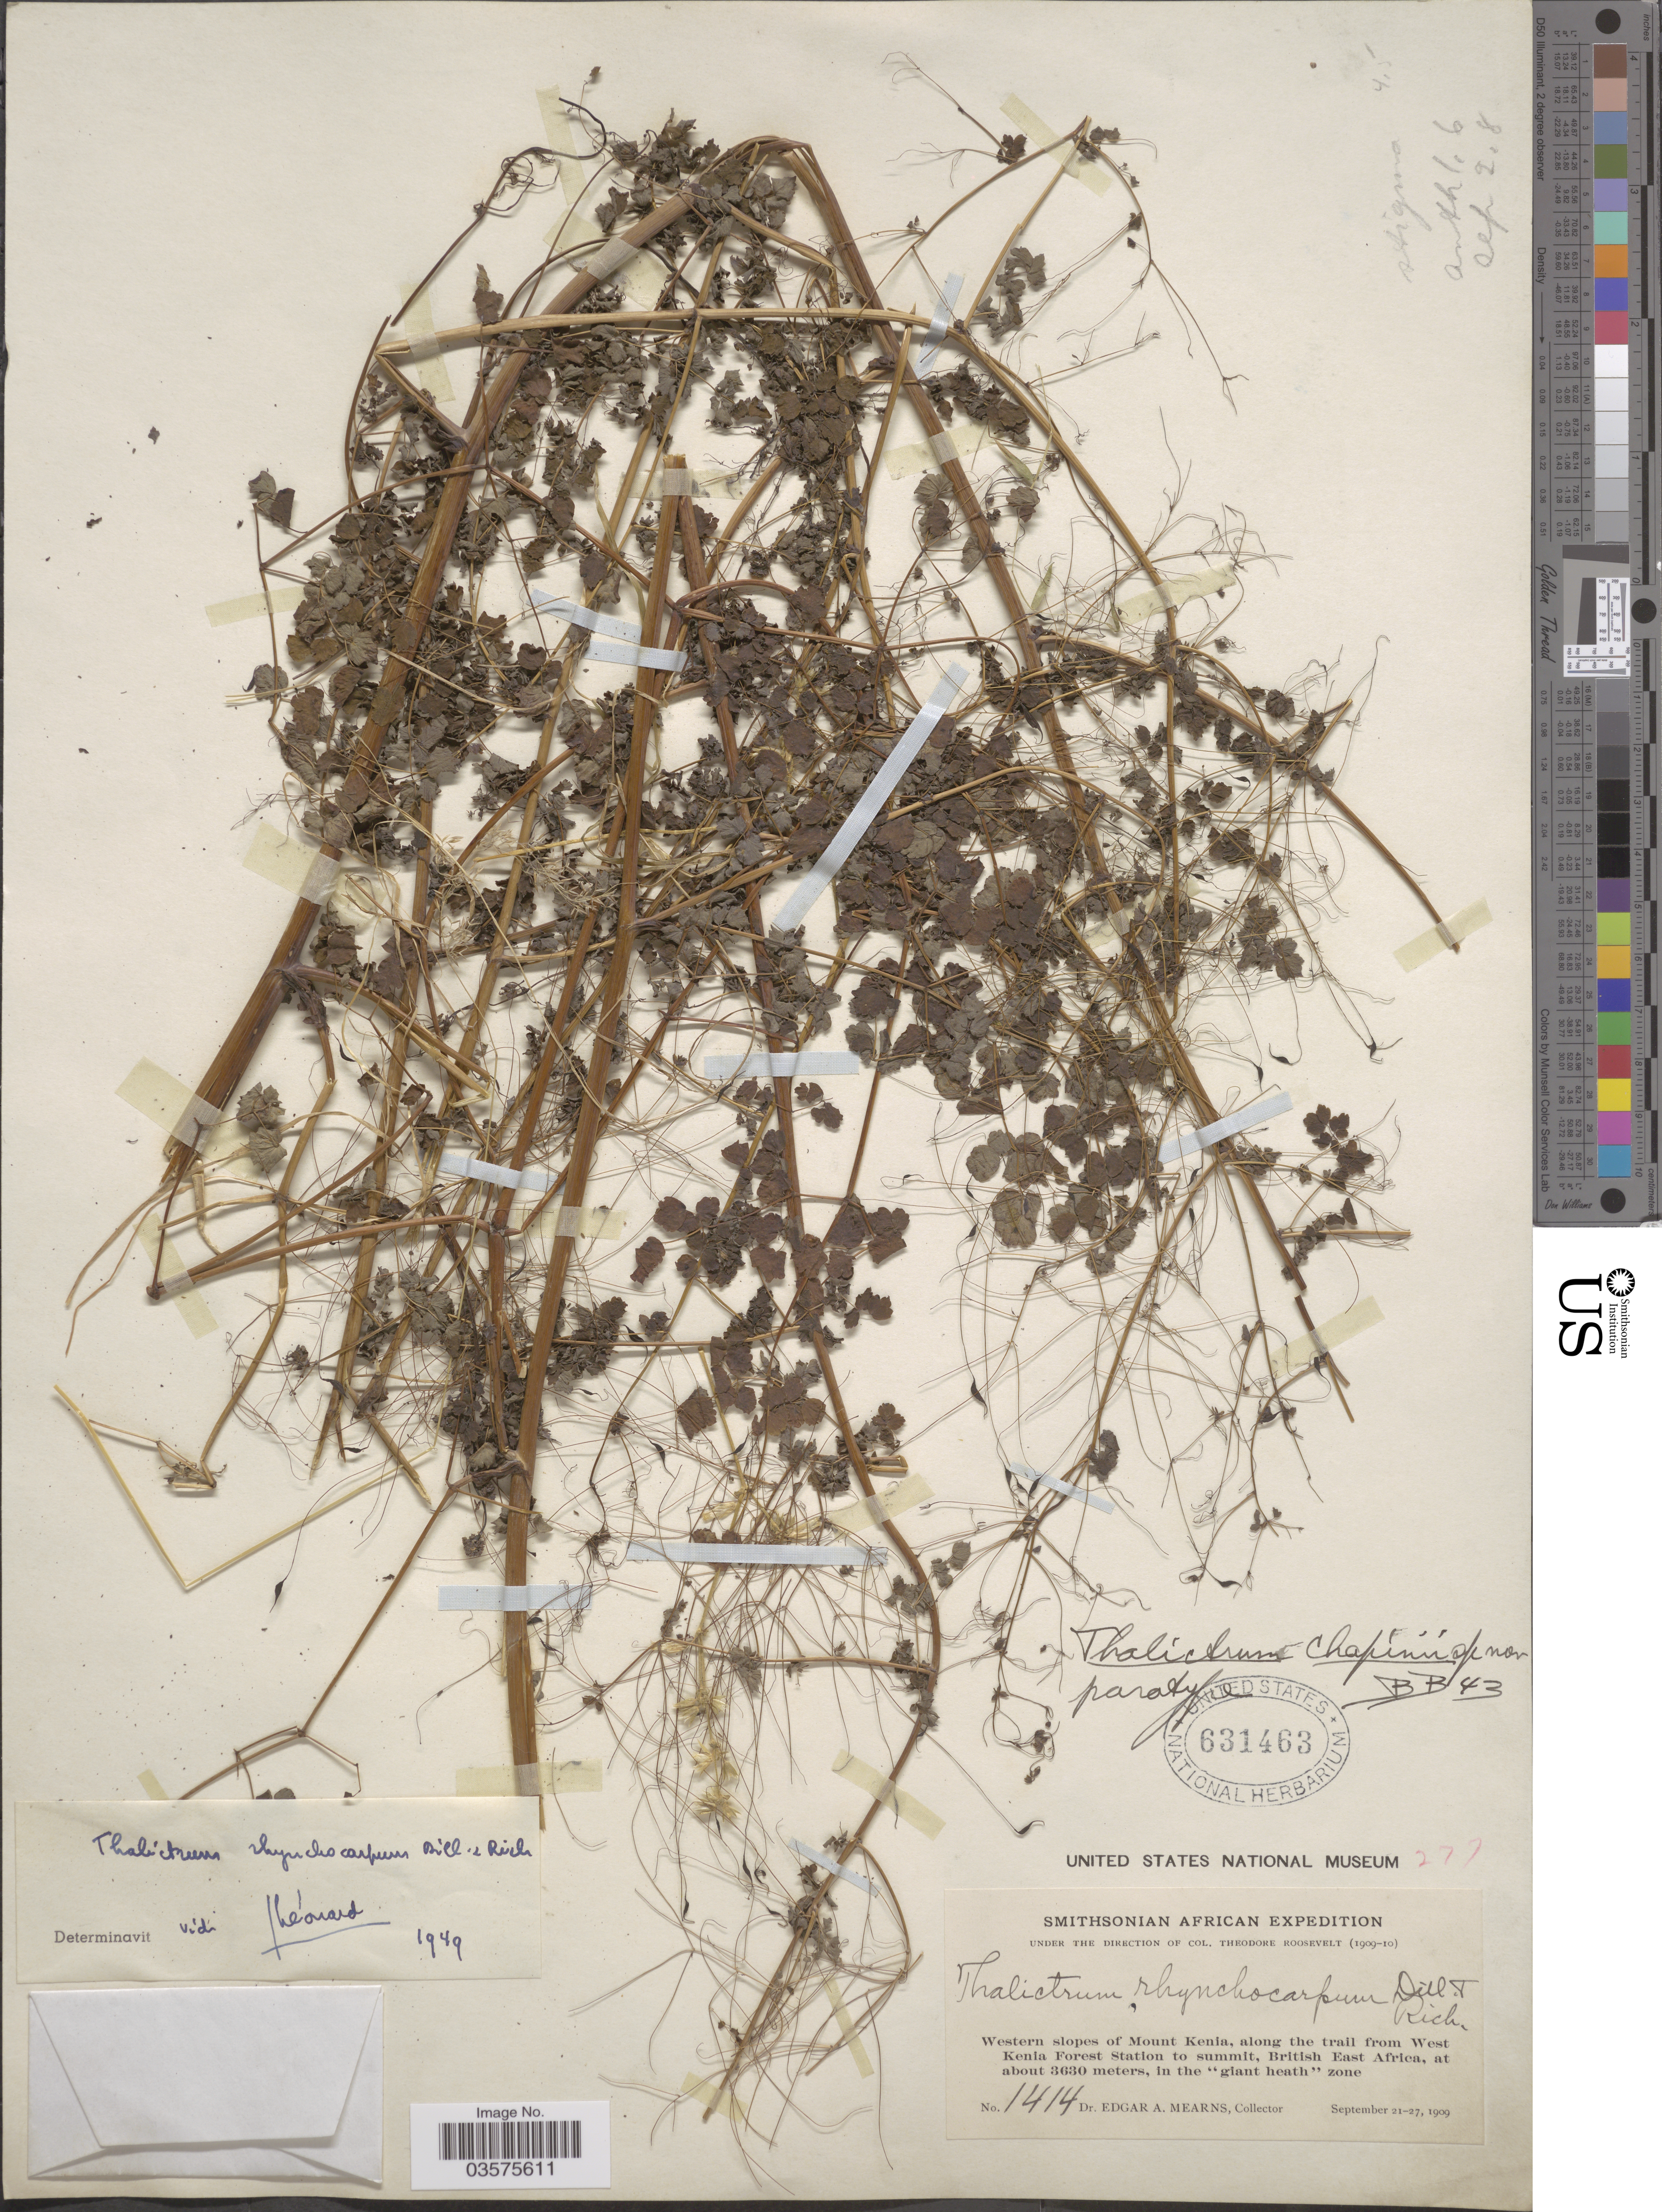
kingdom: Plantae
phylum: Tracheophyta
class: Magnoliopsida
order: Ranunculales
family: Ranunculaceae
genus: Thalictrum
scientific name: Thalictrum rhynchocarpum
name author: Quart.-Dill. & A. Rich.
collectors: E. A. Mearns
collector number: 1414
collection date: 1909-09-21/1909-09-27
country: Kenya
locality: Western slopes of Mount Kenia, along the trail from West Kenia Forest Station to summit, British East Africa.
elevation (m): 3630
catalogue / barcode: US 631463